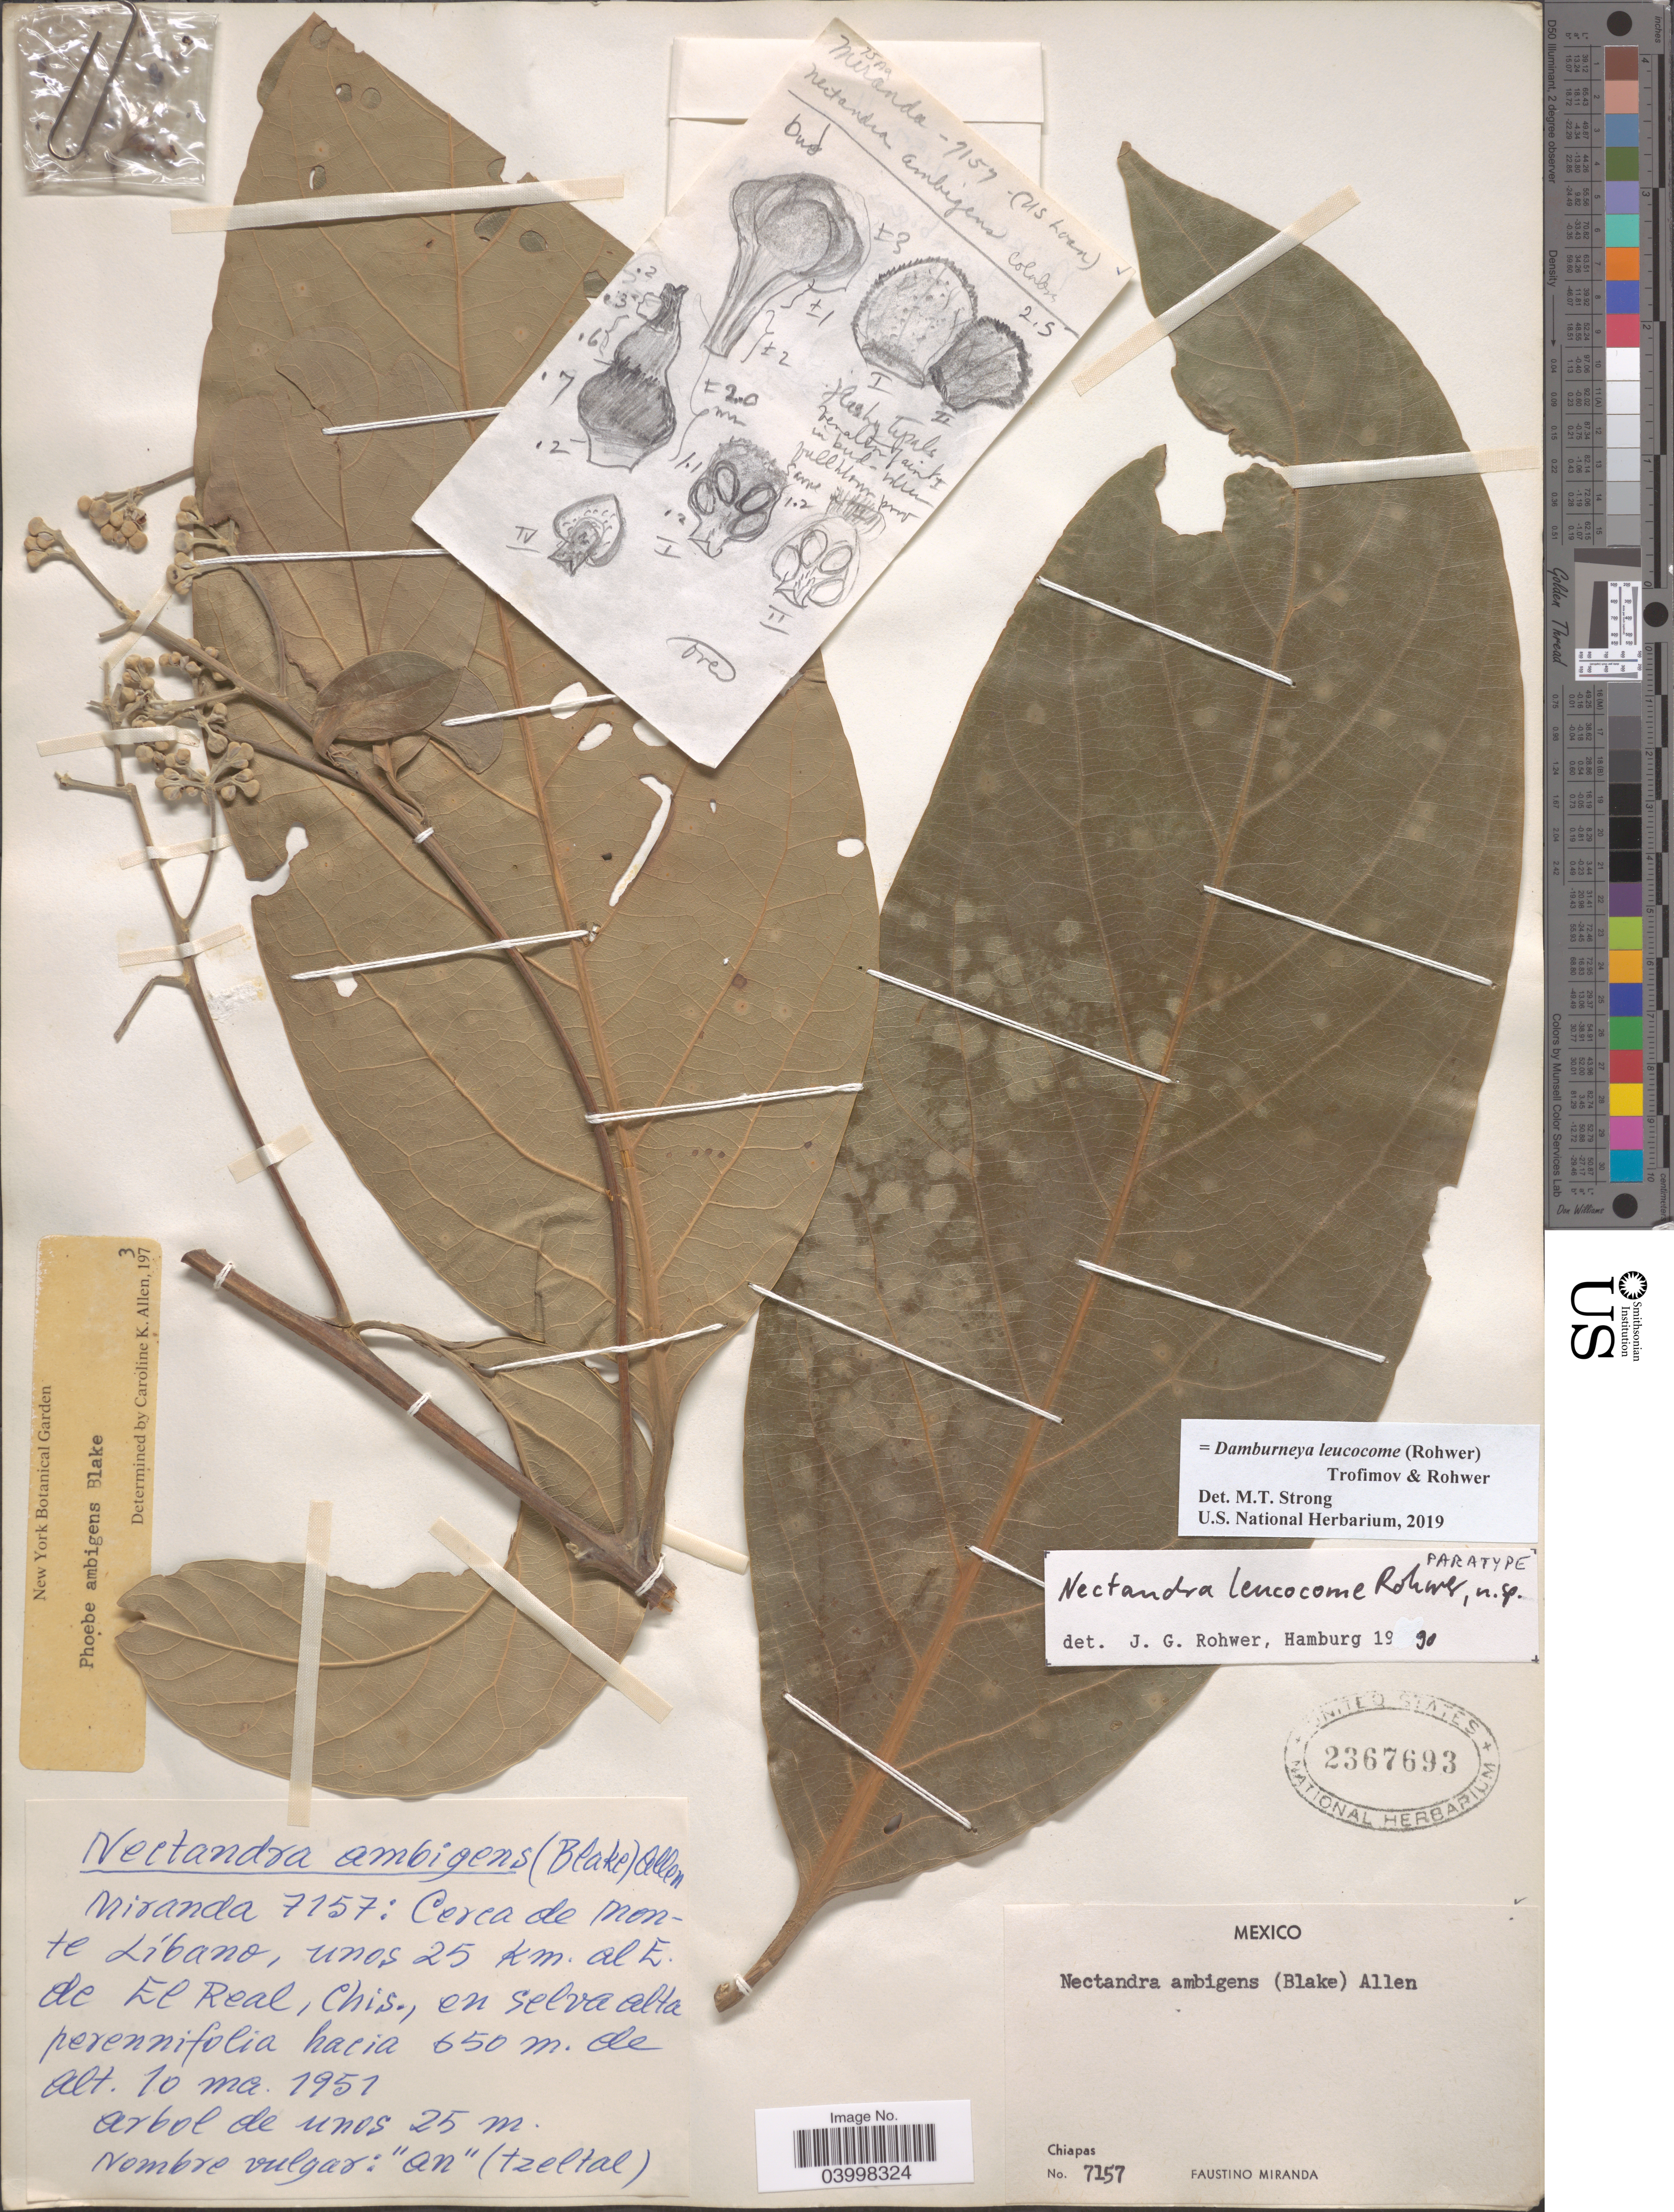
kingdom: Plantae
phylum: Tracheophyta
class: Magnoliopsida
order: Laurales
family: Lauraceae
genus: Damburneya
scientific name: Damburneya leucocome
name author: (Rohwer) Trofimov & Rohwer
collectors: F. Miranda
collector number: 7157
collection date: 1951-05-10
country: Mexico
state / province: Chiapas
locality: Cerca de monte Libano, unos 25 km. al E. de El Real.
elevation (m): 650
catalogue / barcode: US 2367693